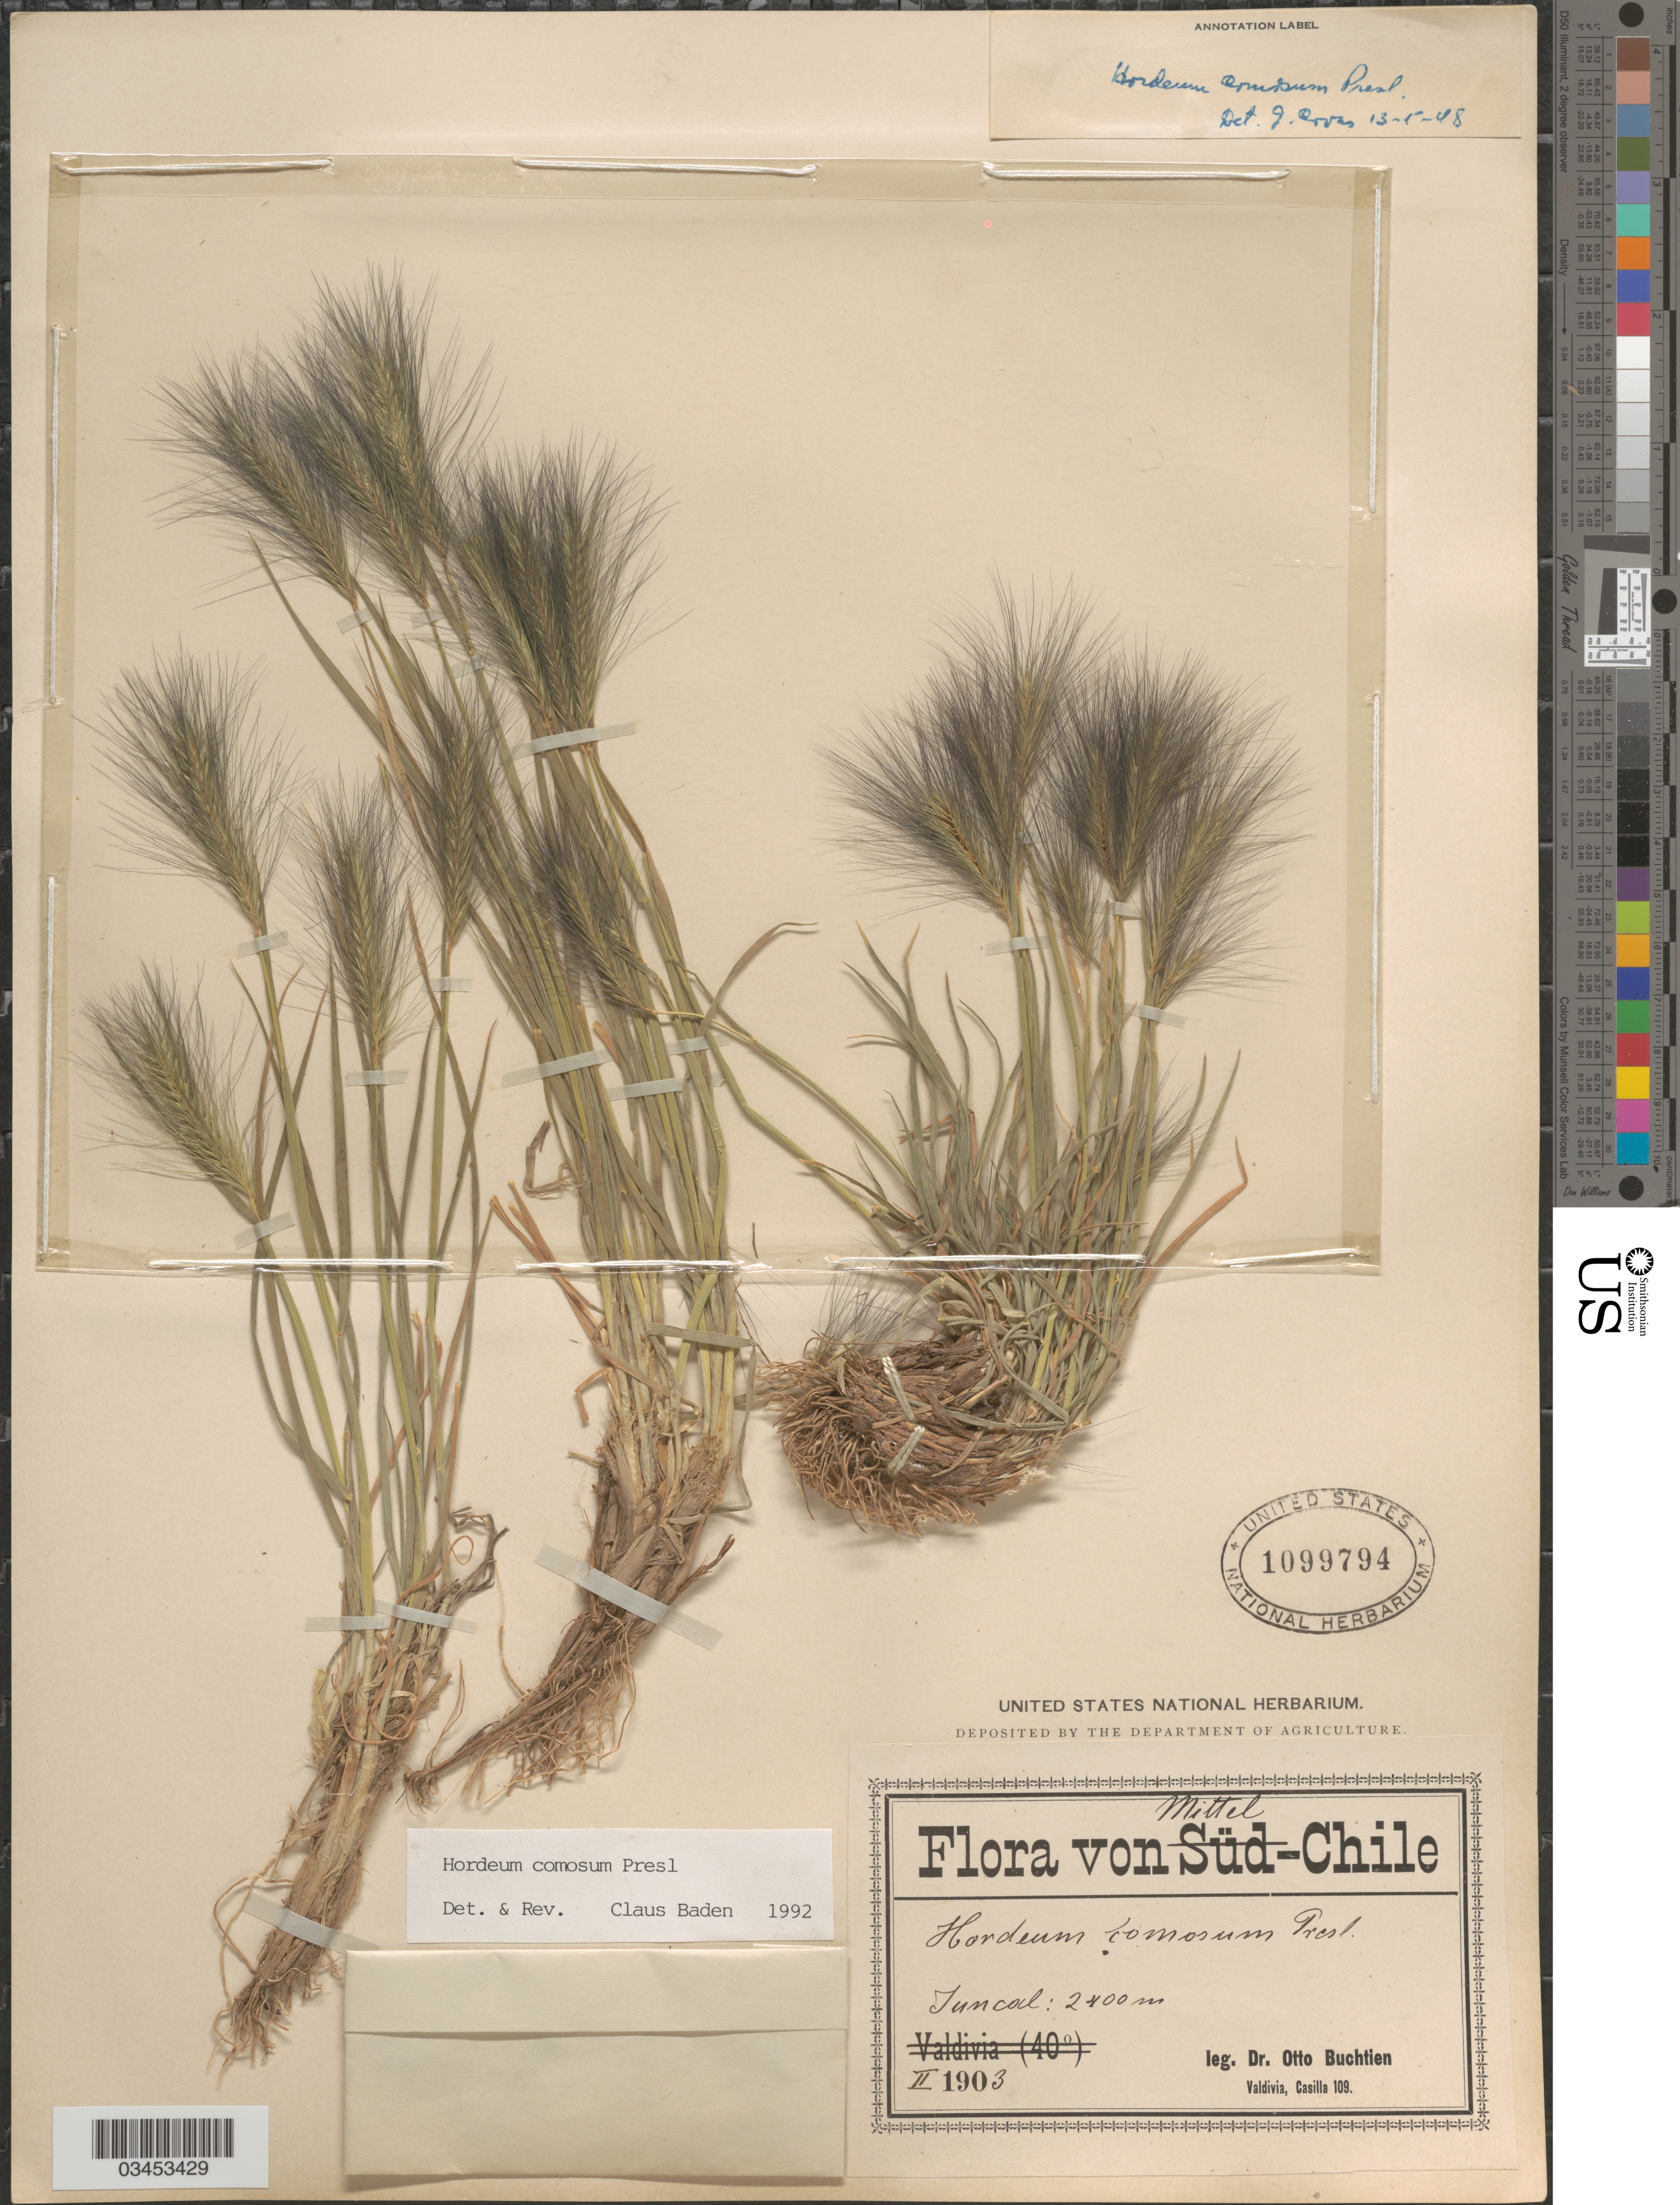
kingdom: Plantae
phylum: Tracheophyta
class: Liliopsida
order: Poales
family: Poaceae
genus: Hordeum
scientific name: Hordeum comosum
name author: J. Presl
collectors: O. Buchtien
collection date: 1903-02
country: Chile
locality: Mittel-Chile. Juncal.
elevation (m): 2400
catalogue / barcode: US 1099794